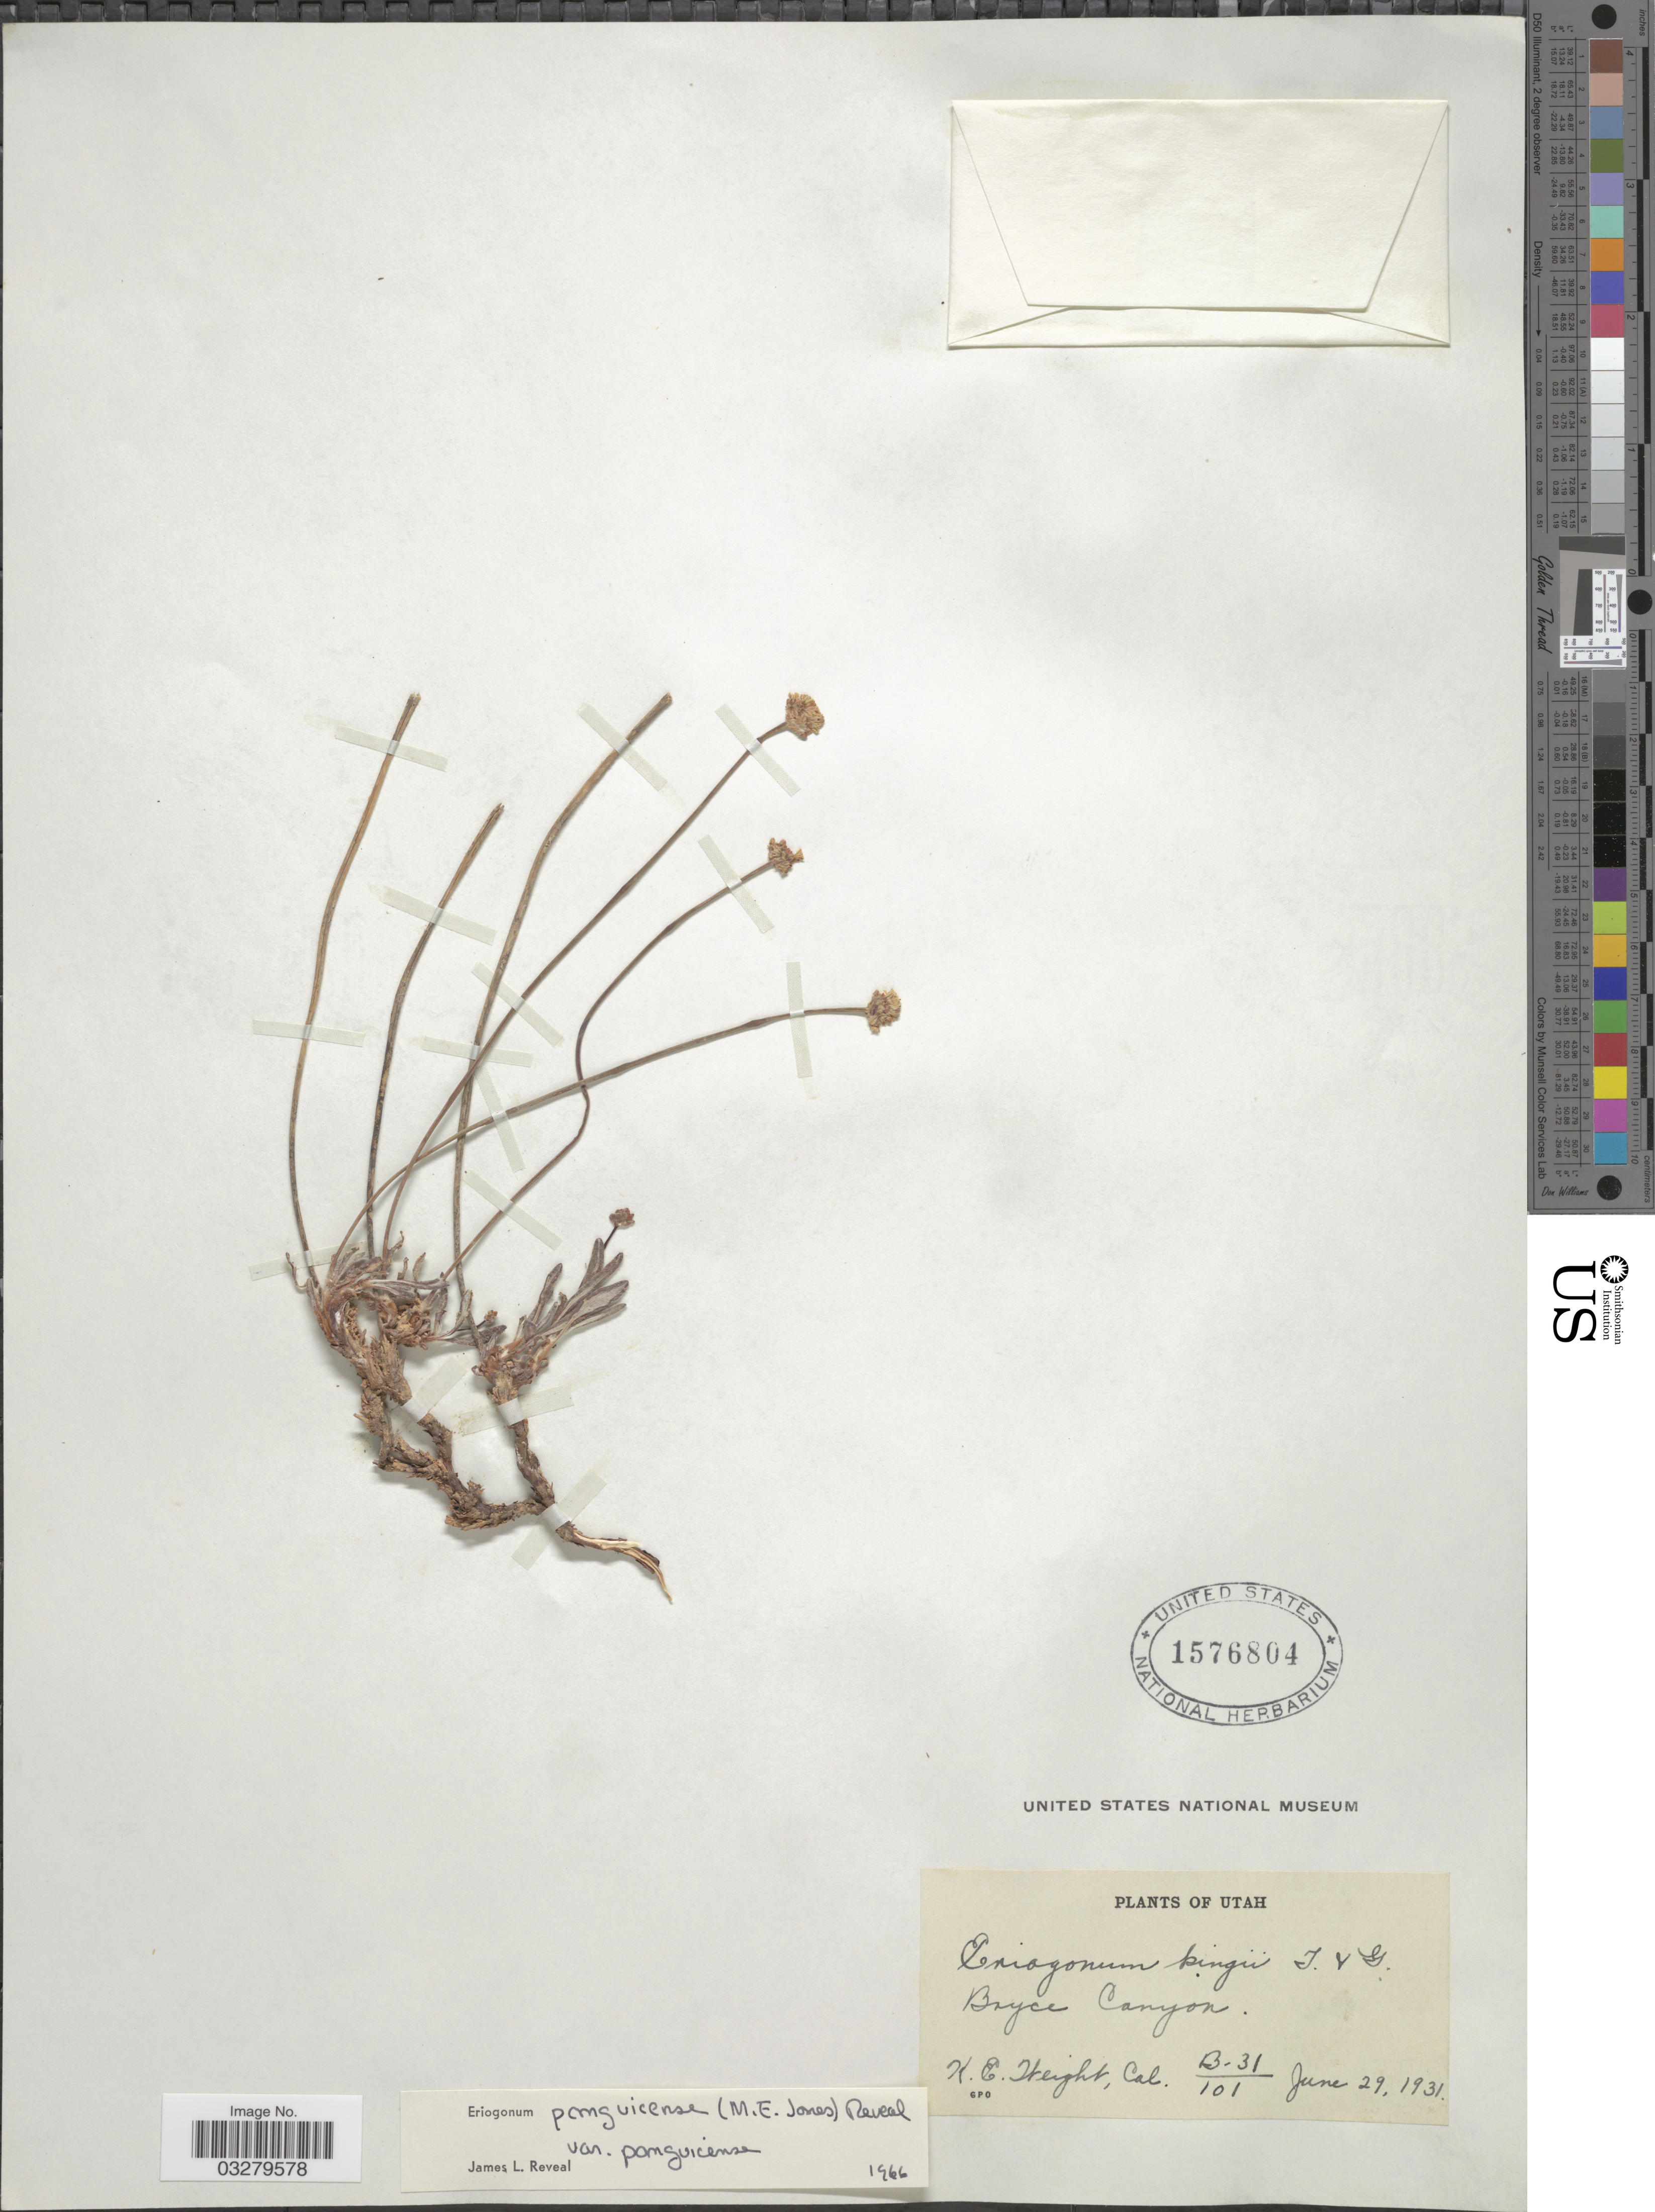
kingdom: Plantae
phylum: Tracheophyta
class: Magnoliopsida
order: Caryophyllales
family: Polygonaceae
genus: Eriogonum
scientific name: Eriogonum panguicense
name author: (M.E. Jones) Reveal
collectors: K. Weight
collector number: B-31/101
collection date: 1931-06-29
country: United States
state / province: Utah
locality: Bryce Canyon.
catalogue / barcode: US 1576804